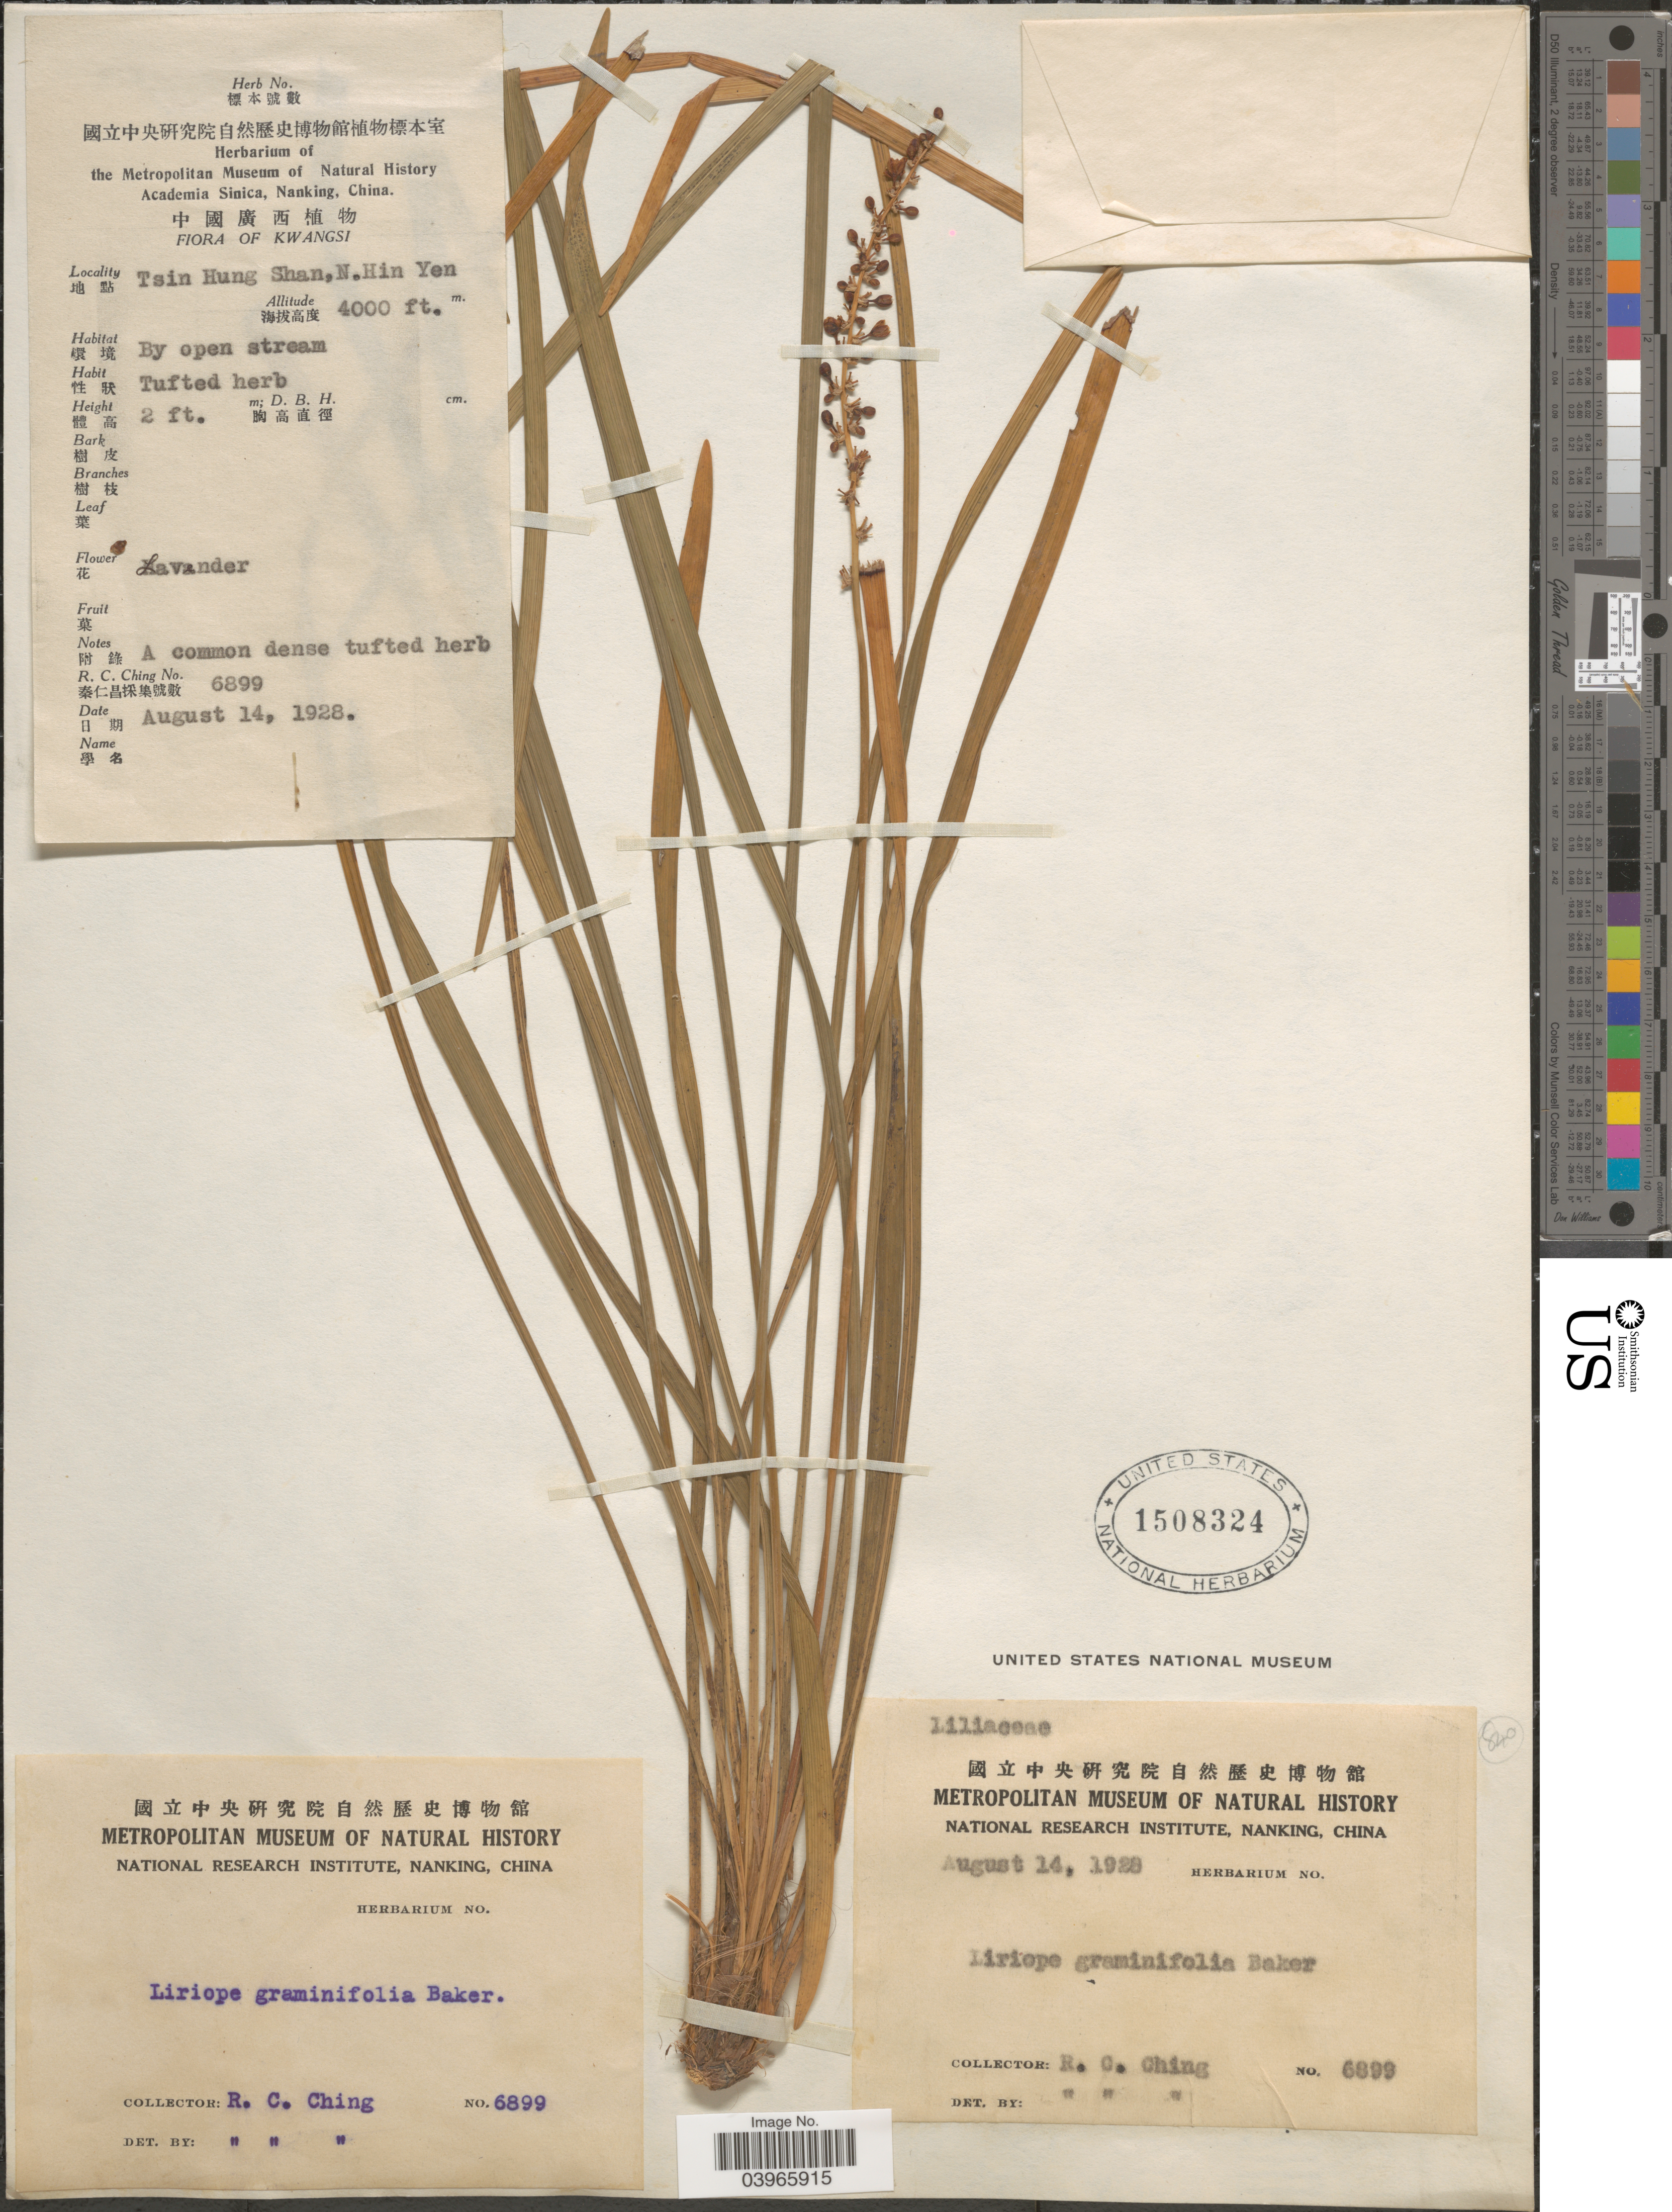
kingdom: Plantae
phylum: Tracheophyta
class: Liliopsida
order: Asparagales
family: Asparagaceae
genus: Liriope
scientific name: Liriope graminifolia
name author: (L.) Baker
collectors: R. C. Ching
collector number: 6899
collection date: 1928-08-14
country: China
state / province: Guangxi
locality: Kwangsi. Tsin Hung Shan, N. Hin Yen.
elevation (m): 1219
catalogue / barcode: US 1508324